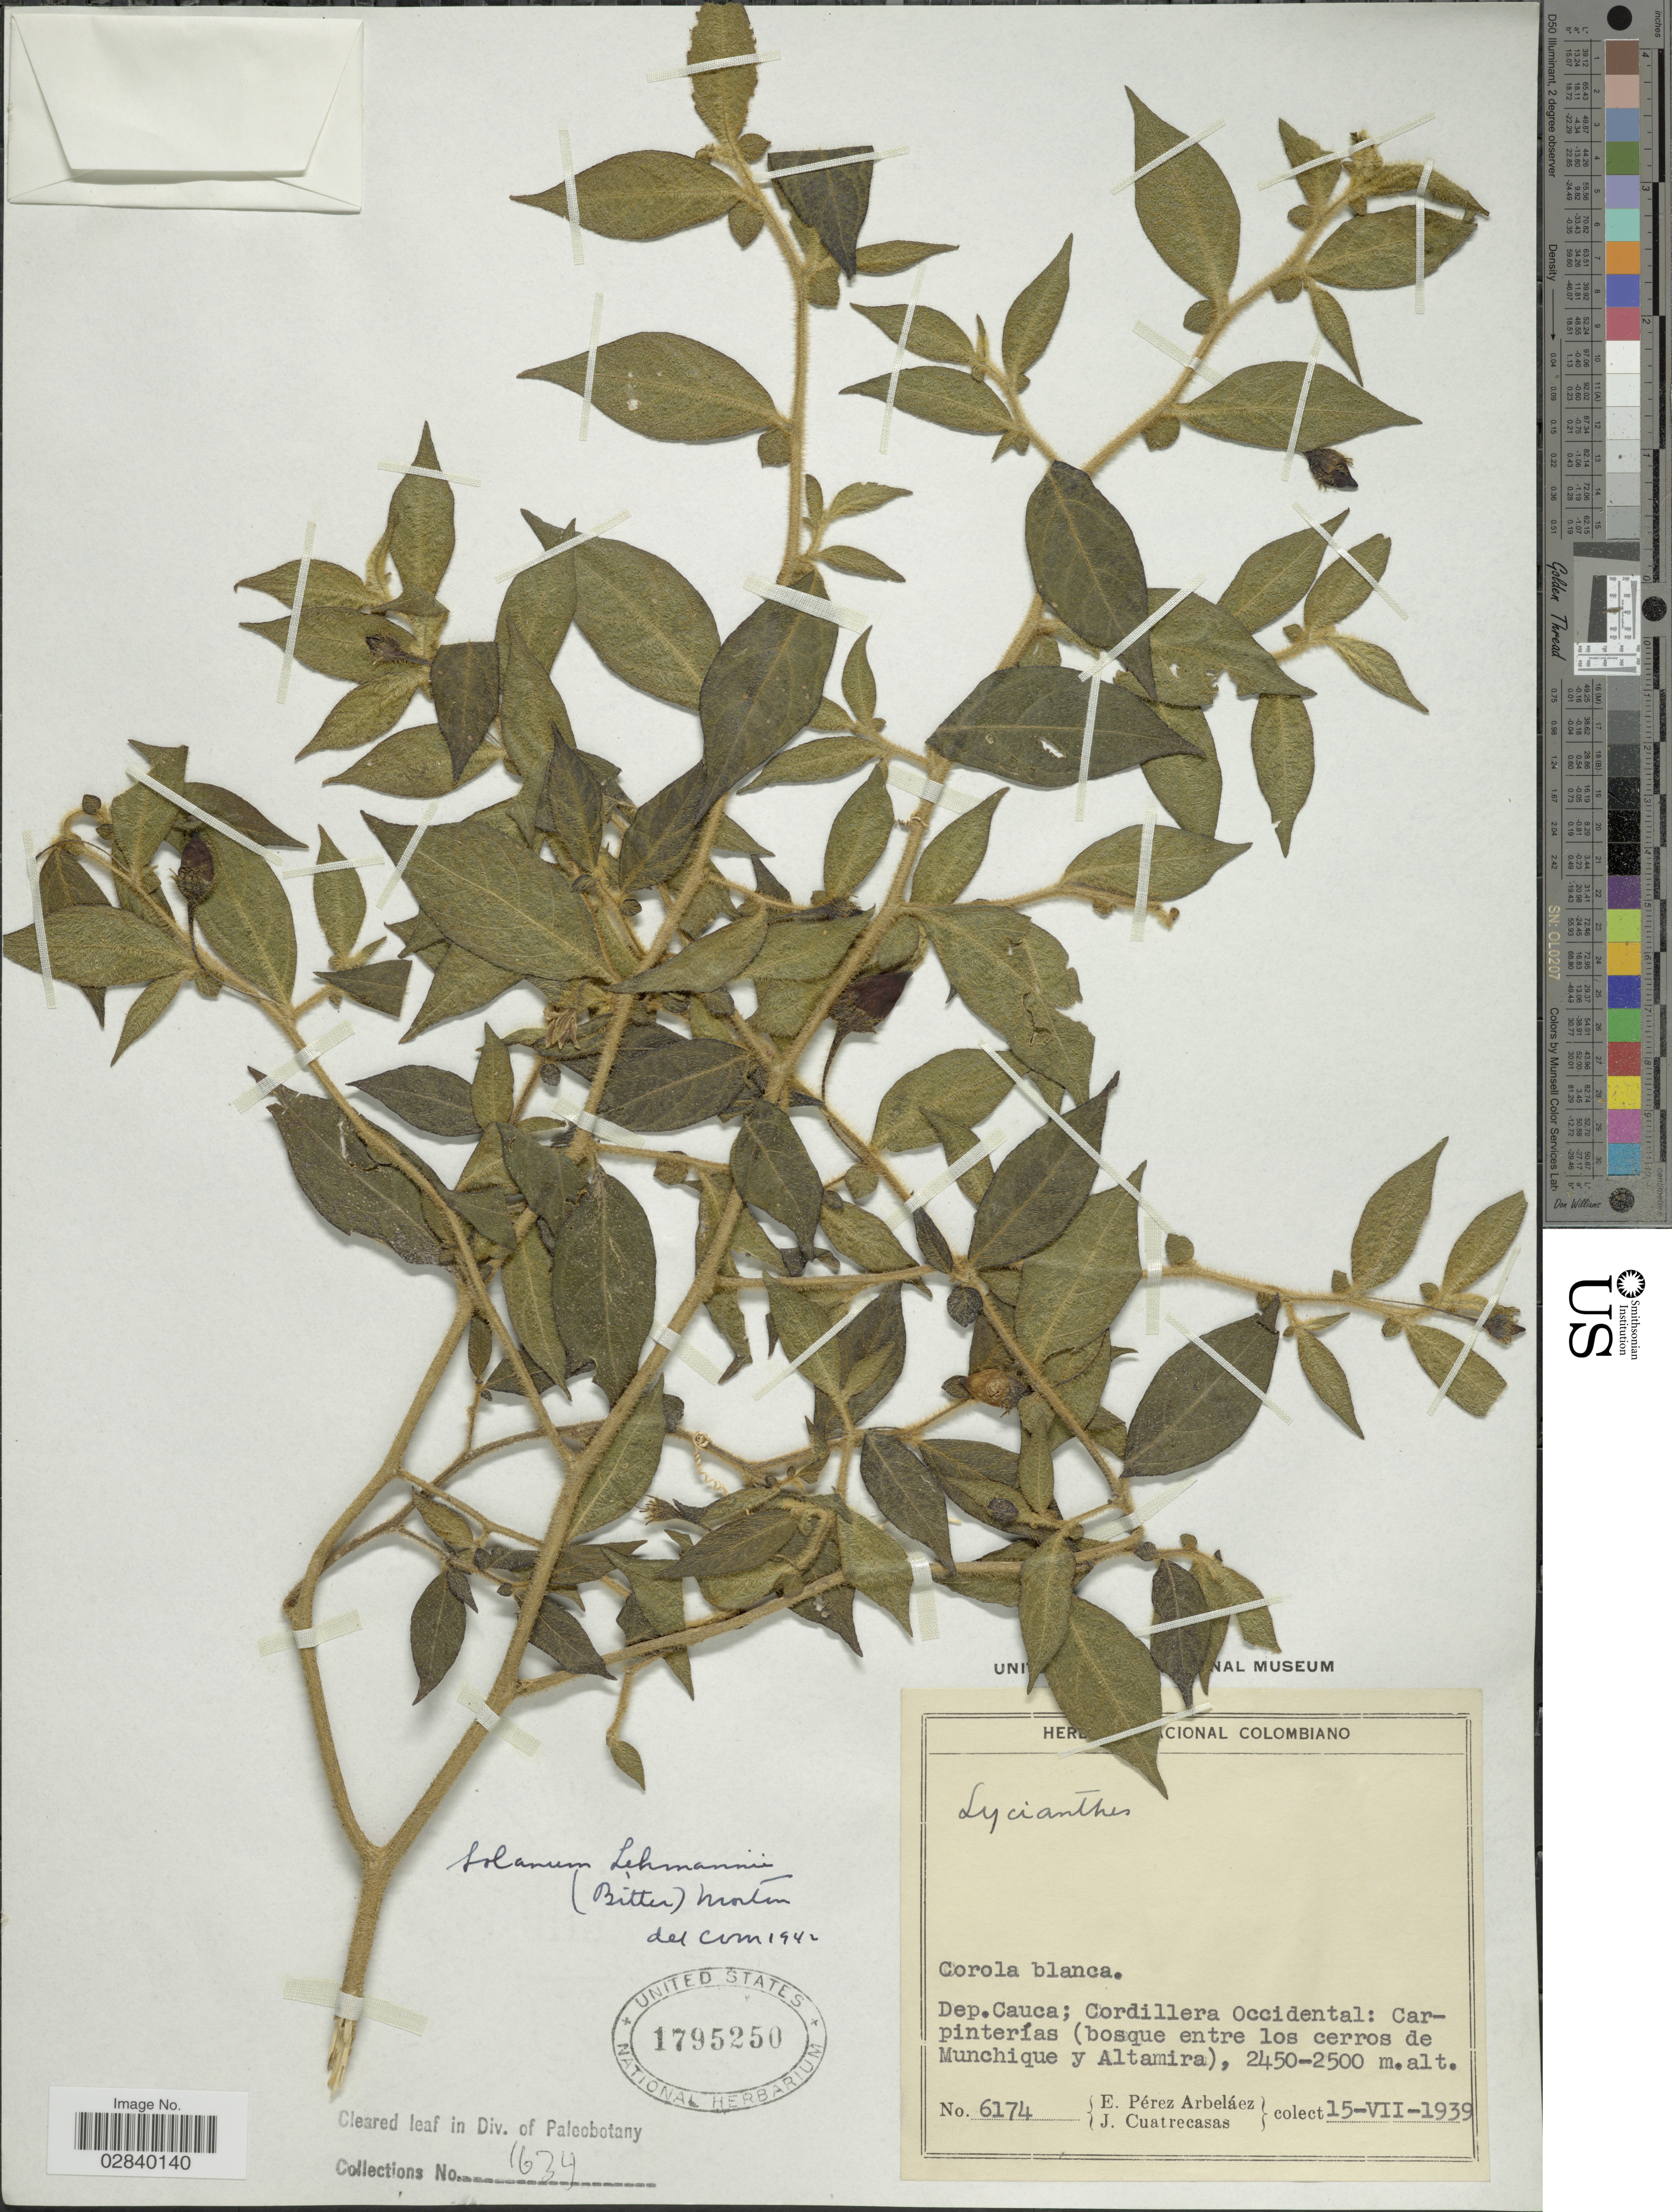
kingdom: Plantae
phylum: Tracheophyta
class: Magnoliopsida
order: Solanales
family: Solanaceae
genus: Lycianthes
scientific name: Lycianthes acutifolia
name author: (Ruiz & Pav.) Bitter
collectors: E. Pérez Arbeláez & J. Cuatrecasas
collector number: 6174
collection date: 1939-07-15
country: Colombia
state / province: Cauca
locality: Dep. Cauca; Cordillera Occidental: Carpinterías (bosque entre los cerros de Munchique y Altamira).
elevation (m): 2450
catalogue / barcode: US 1795250